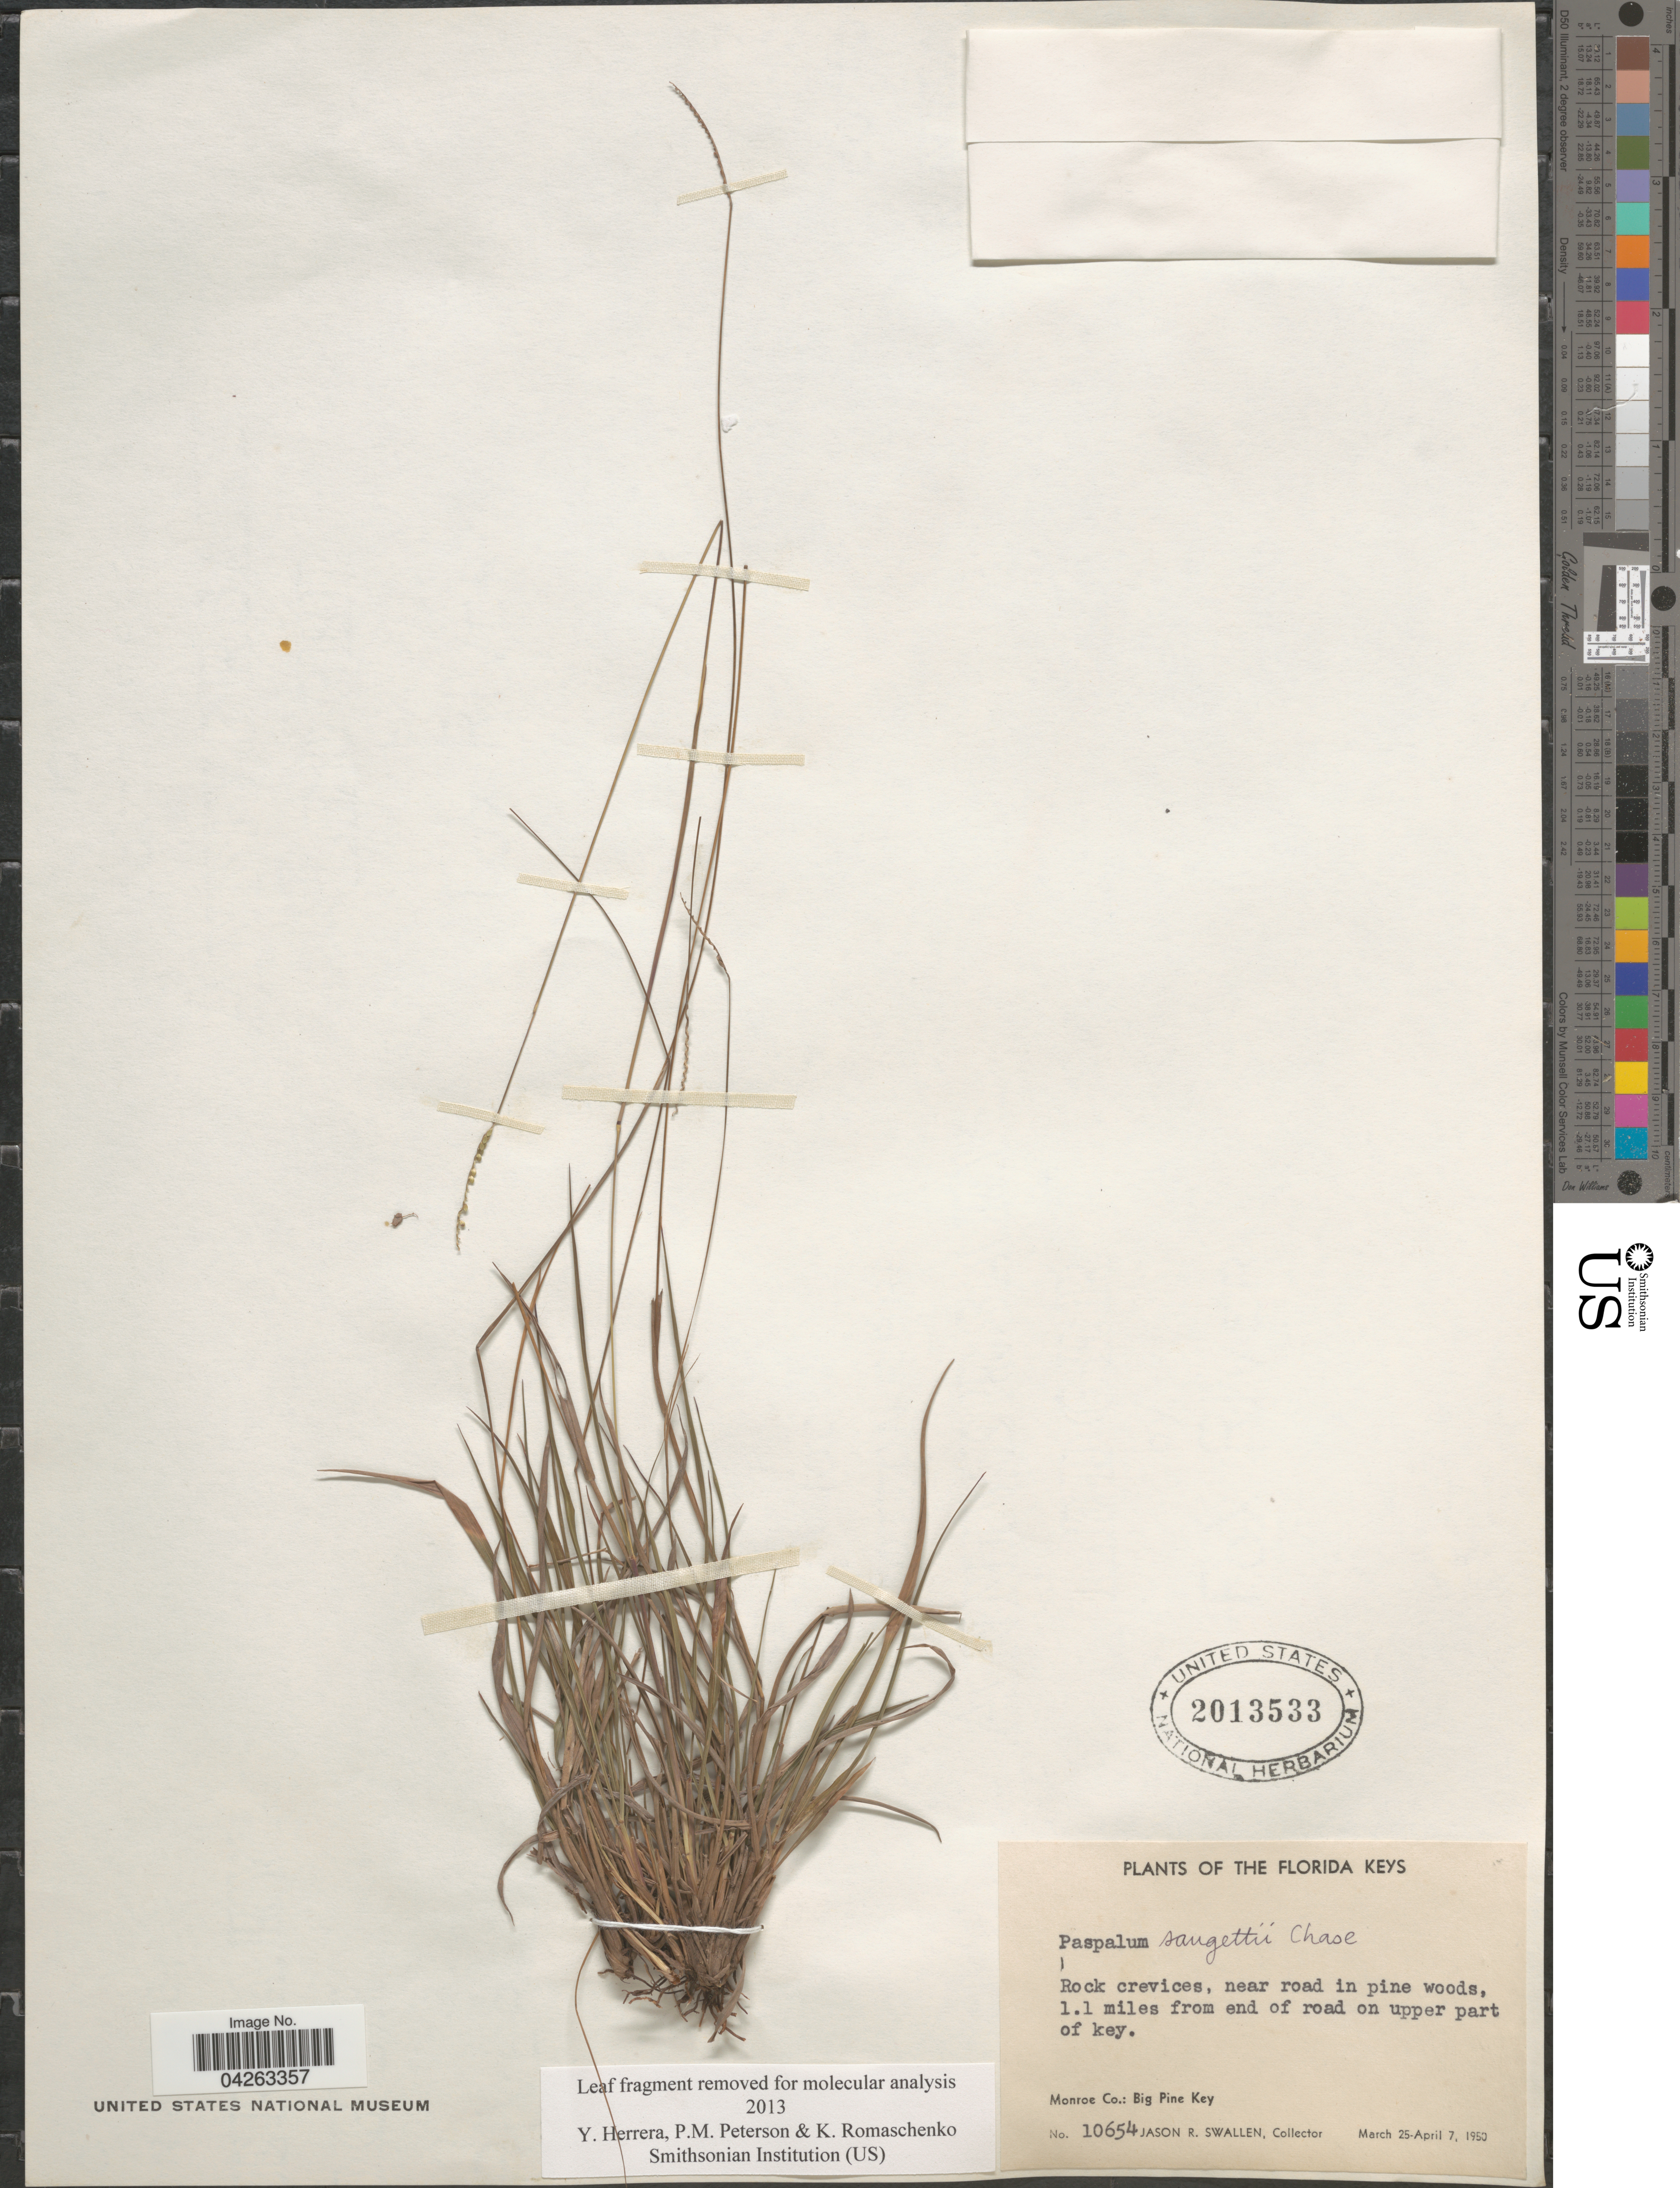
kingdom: Plantae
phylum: Tracheophyta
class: Liliopsida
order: Poales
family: Poaceae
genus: Paspalum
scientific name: Paspalum saugetii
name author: Chase ex Ekman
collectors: J. R. Swallen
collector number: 10654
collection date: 1950-03-25/1950-04-07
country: United States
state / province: Florida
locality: The Florida Keys. 1.1 miles from end of road on upper part of key. Monroe Co.: Big Pine Key.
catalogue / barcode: US 2013533